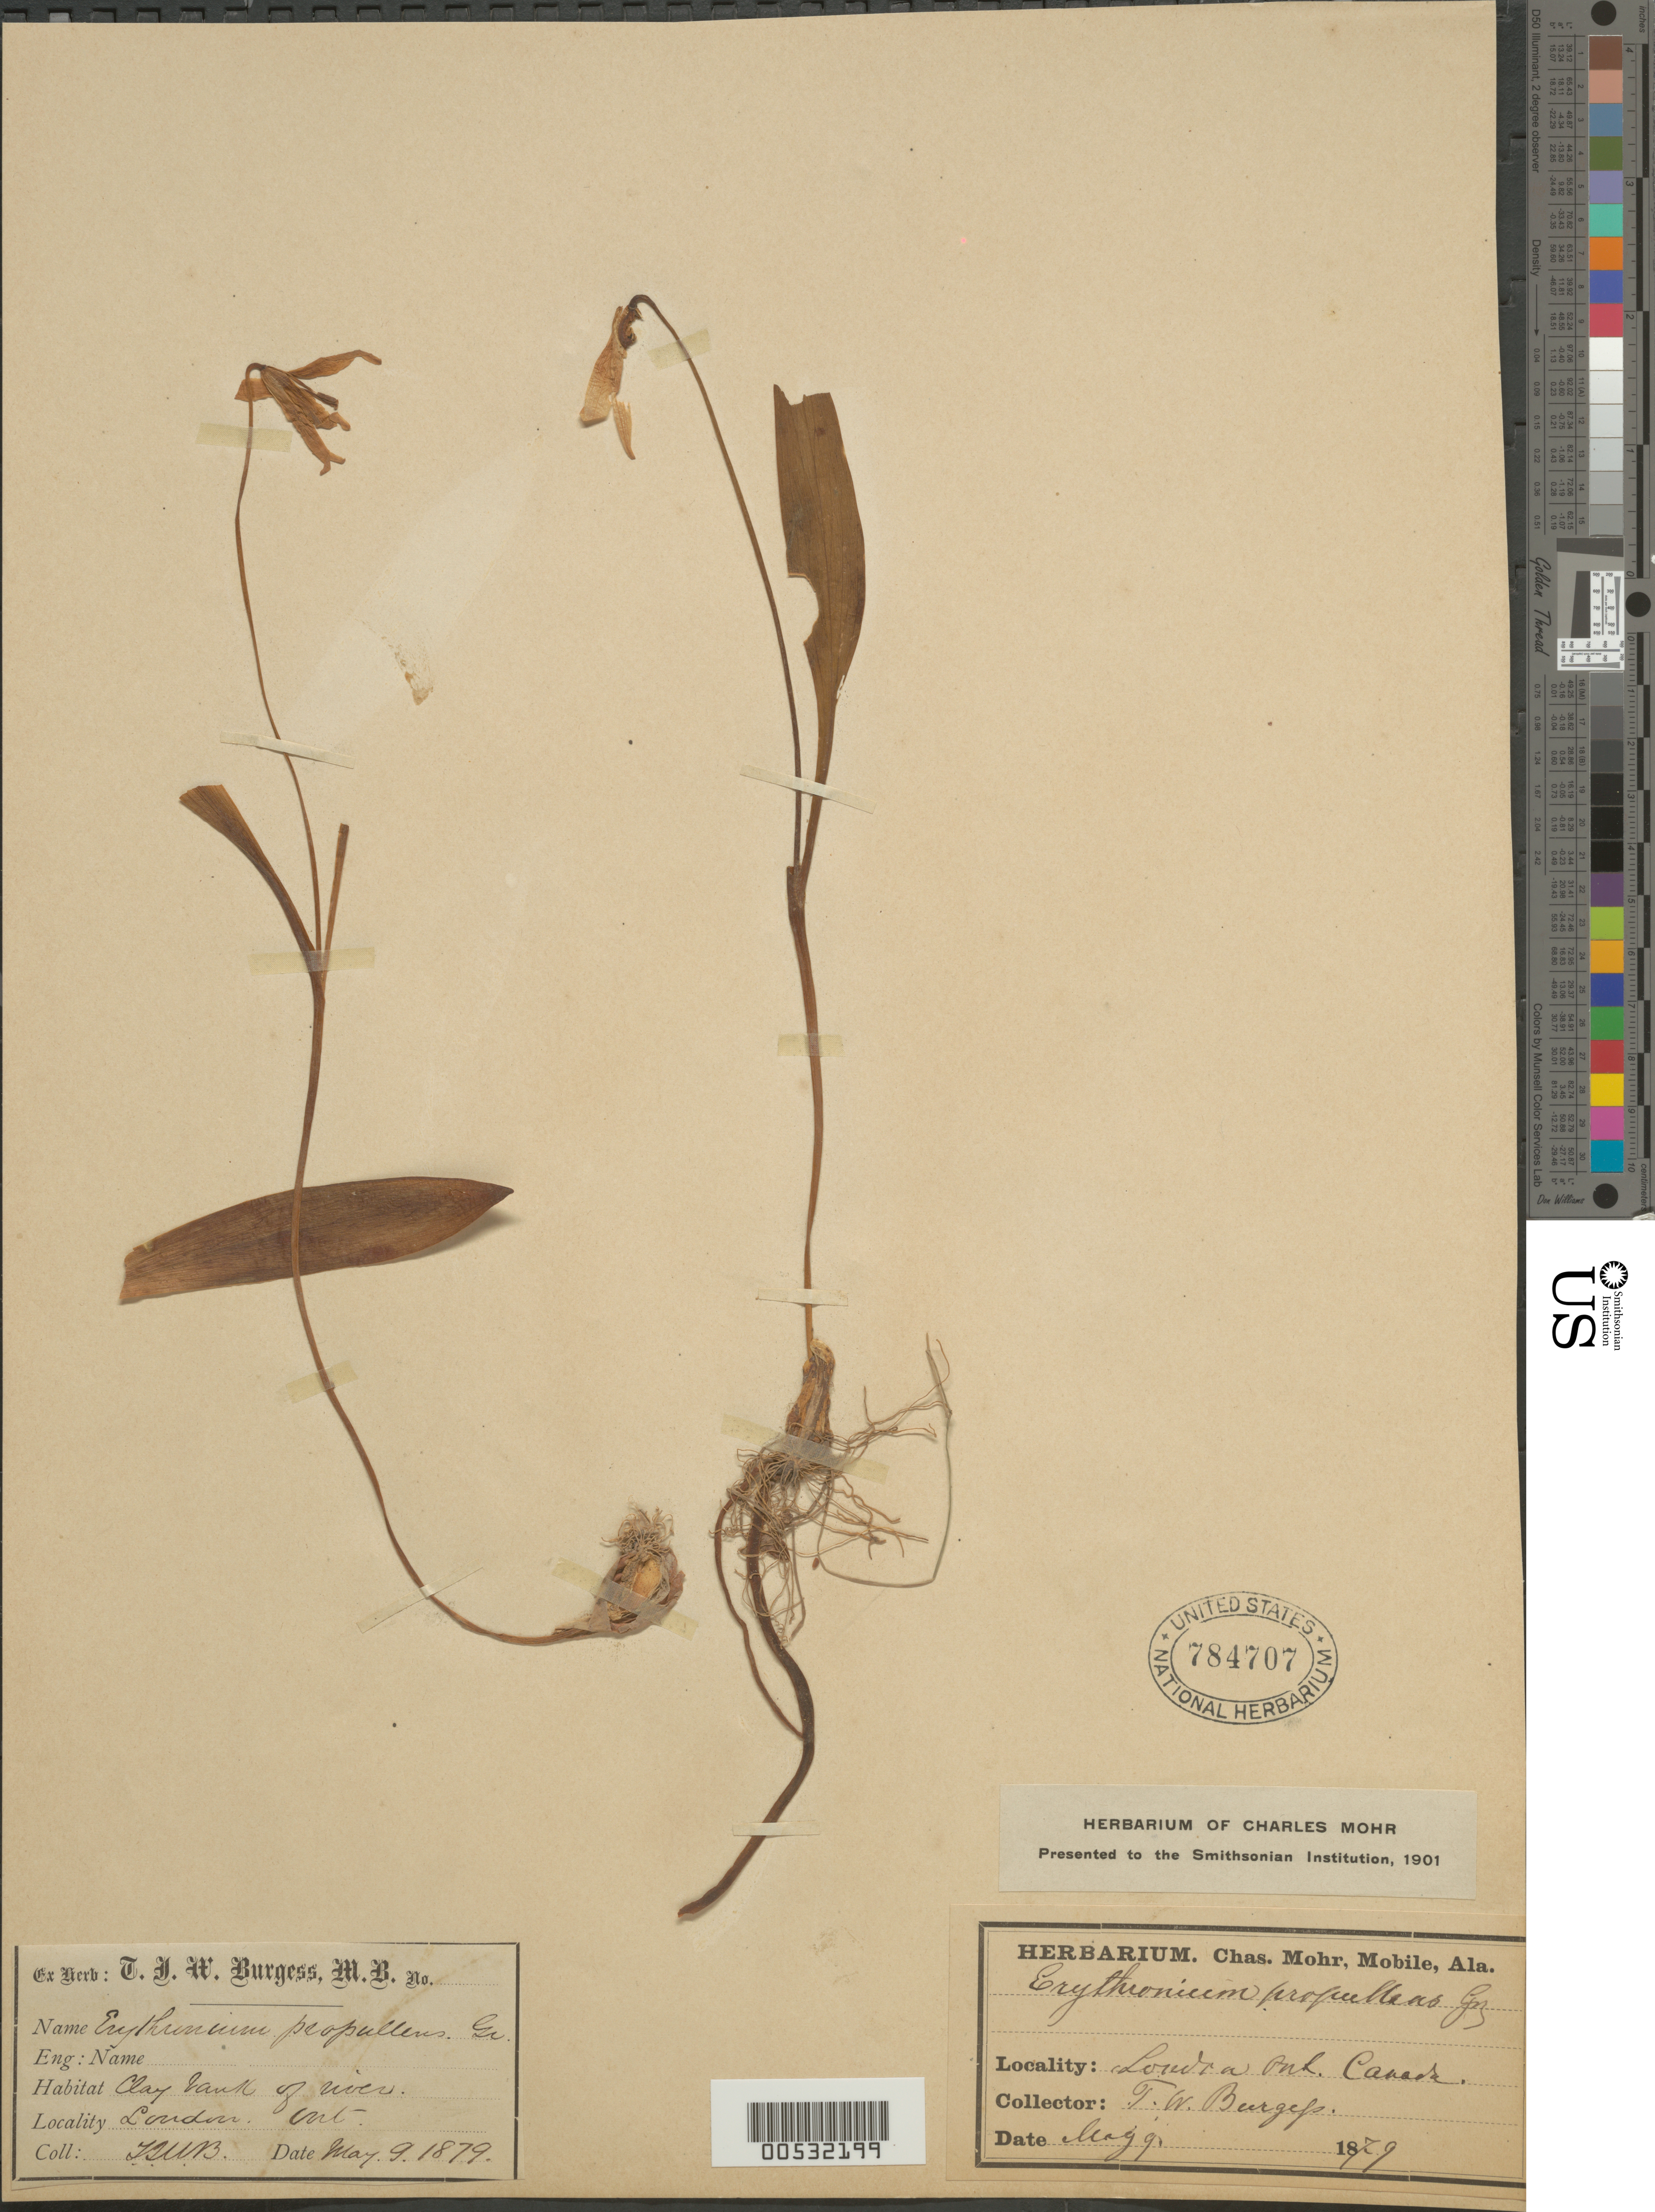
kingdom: Plantae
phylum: Tracheophyta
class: Liliopsida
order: Liliales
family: Liliaceae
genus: Erythronium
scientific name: Erythronium propullans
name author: A. Gray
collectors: T. Burgefs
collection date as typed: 09 May 1879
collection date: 1879-05-09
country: United States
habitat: Clay bank of river.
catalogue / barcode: US 784707